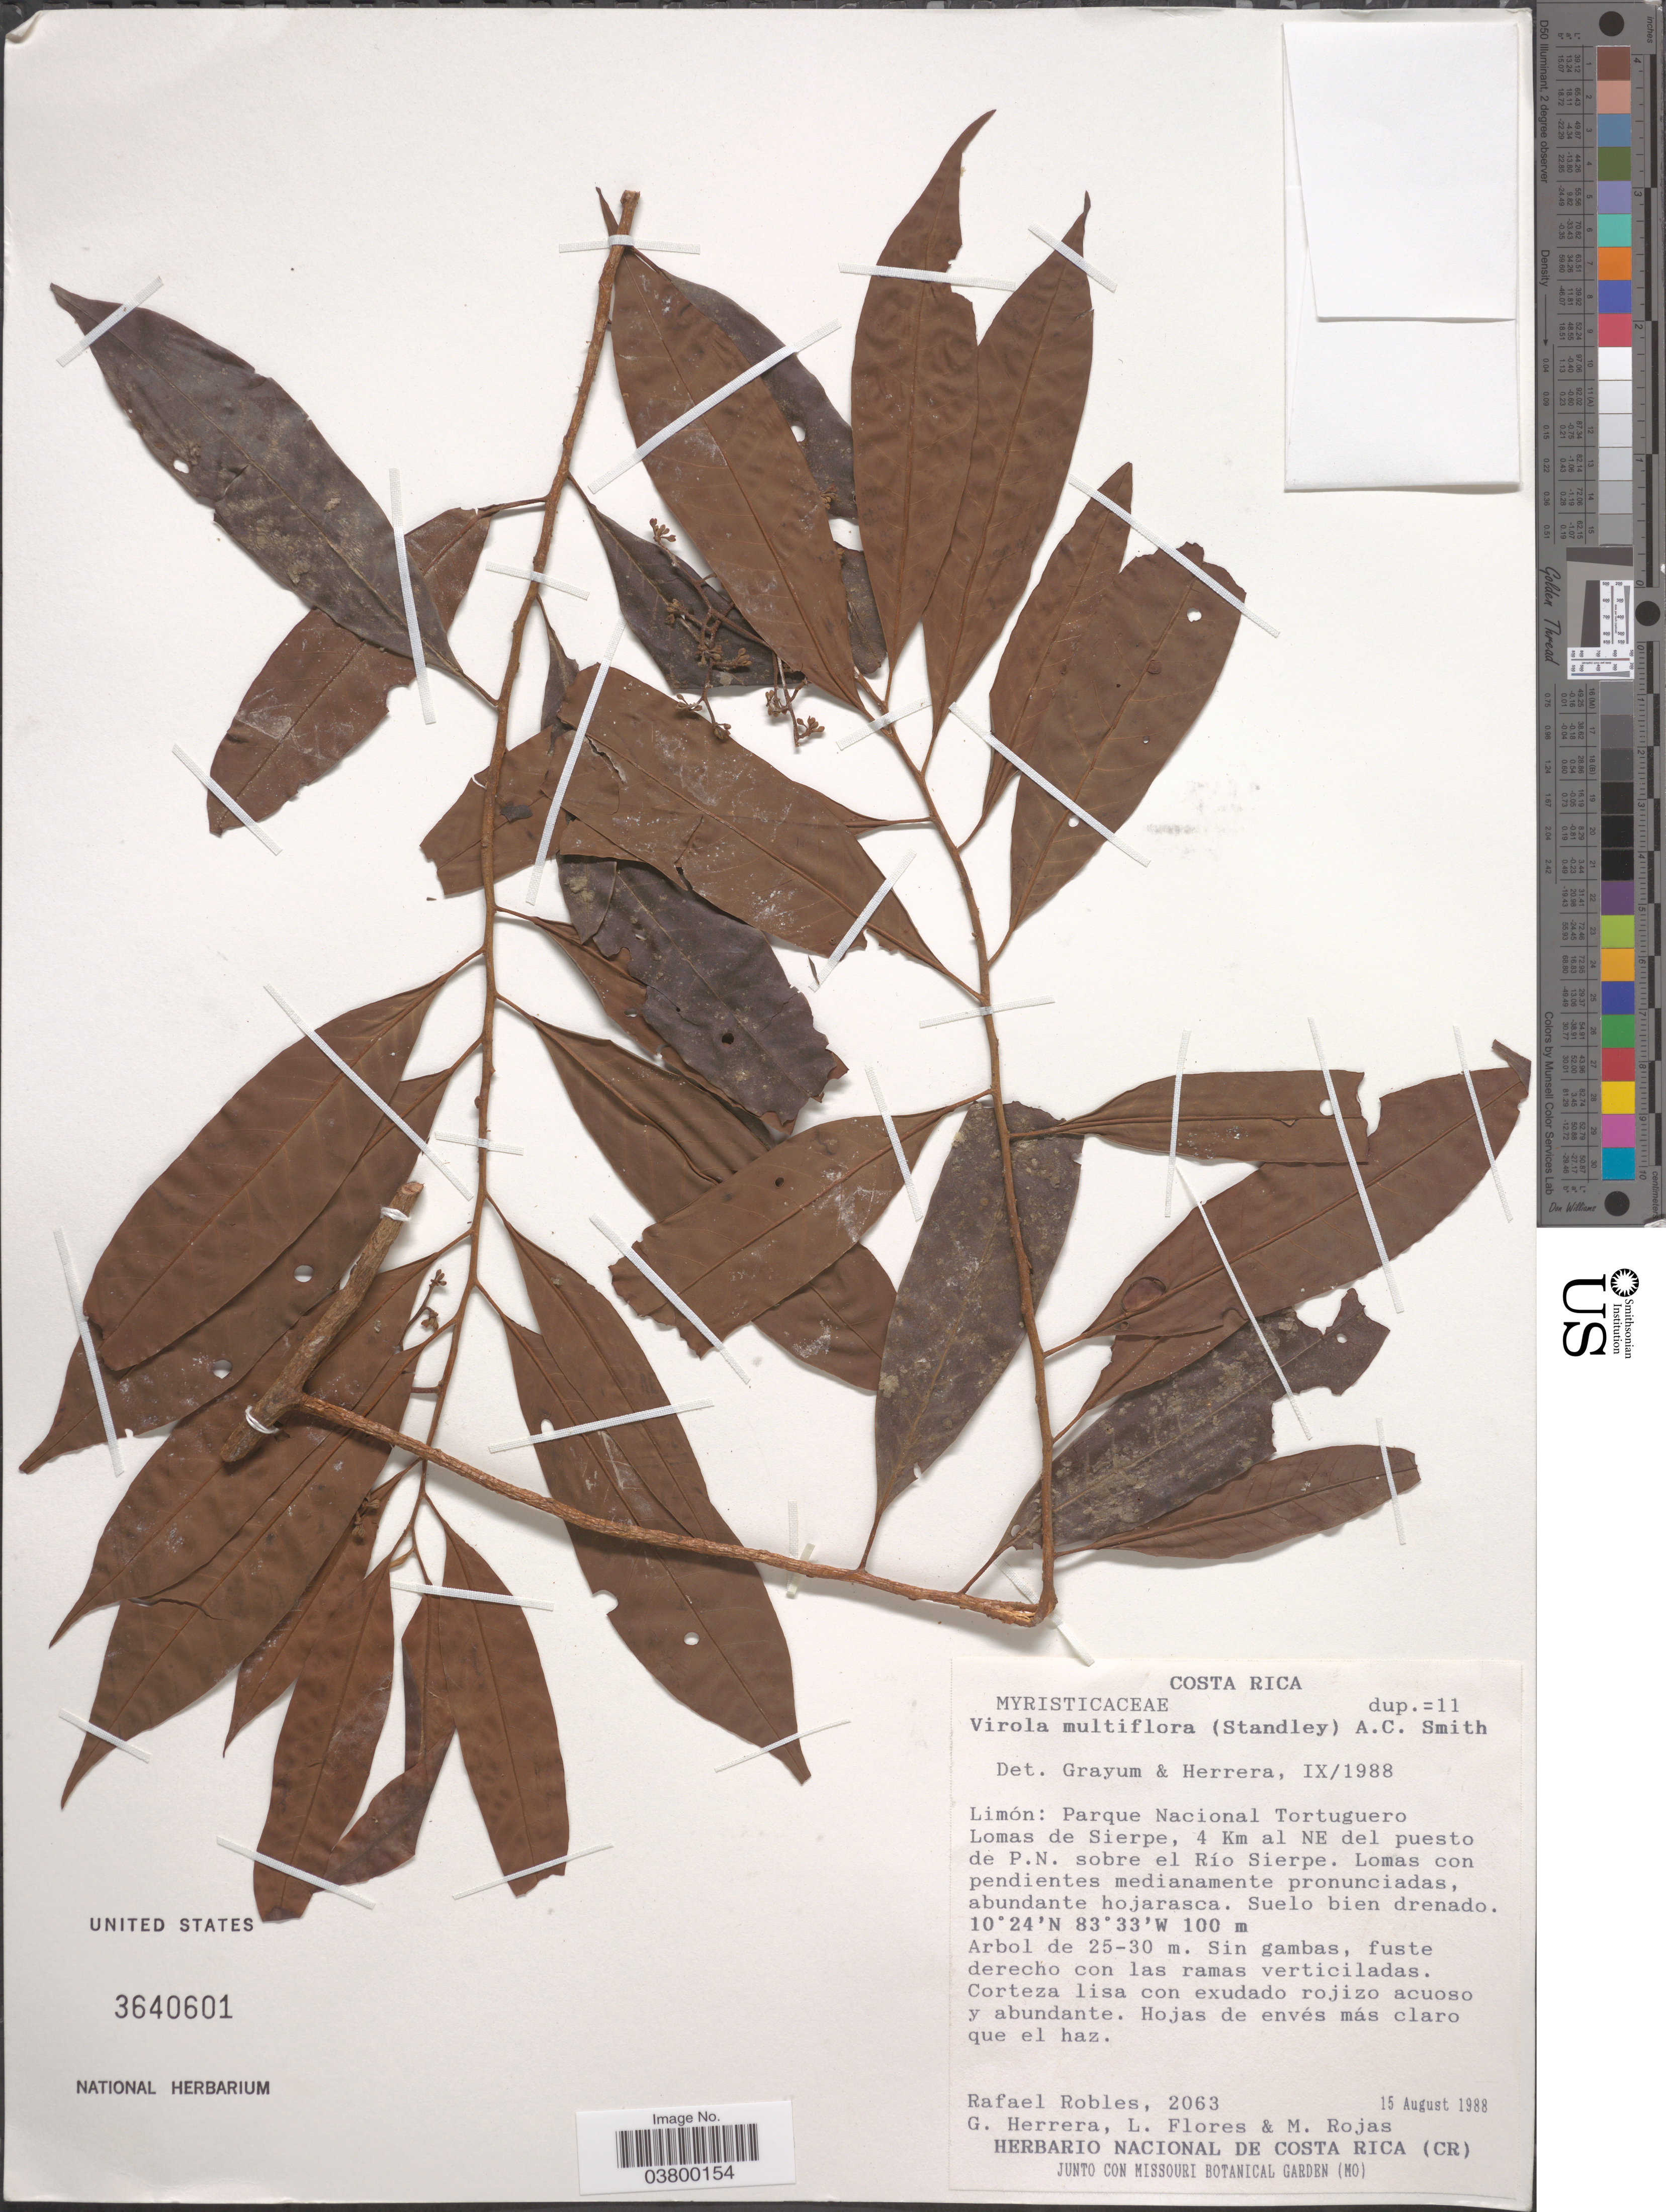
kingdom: Plantae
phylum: Tracheophyta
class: Magnoliopsida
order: Magnoliales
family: Myristicaceae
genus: Virola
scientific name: Virola multiflora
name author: (Standl.) A.C. Sm.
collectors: R. Robles, G. Herrera, L. Flores & M. Rojas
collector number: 2063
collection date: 1988-08-15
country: Costa Rica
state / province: Limón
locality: Parque Nacional Tortuguero Lomas de Sierpe, 4 Km al NE del puesto de P.N. sobre el Río Sierpe.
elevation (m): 100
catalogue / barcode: US 3640601